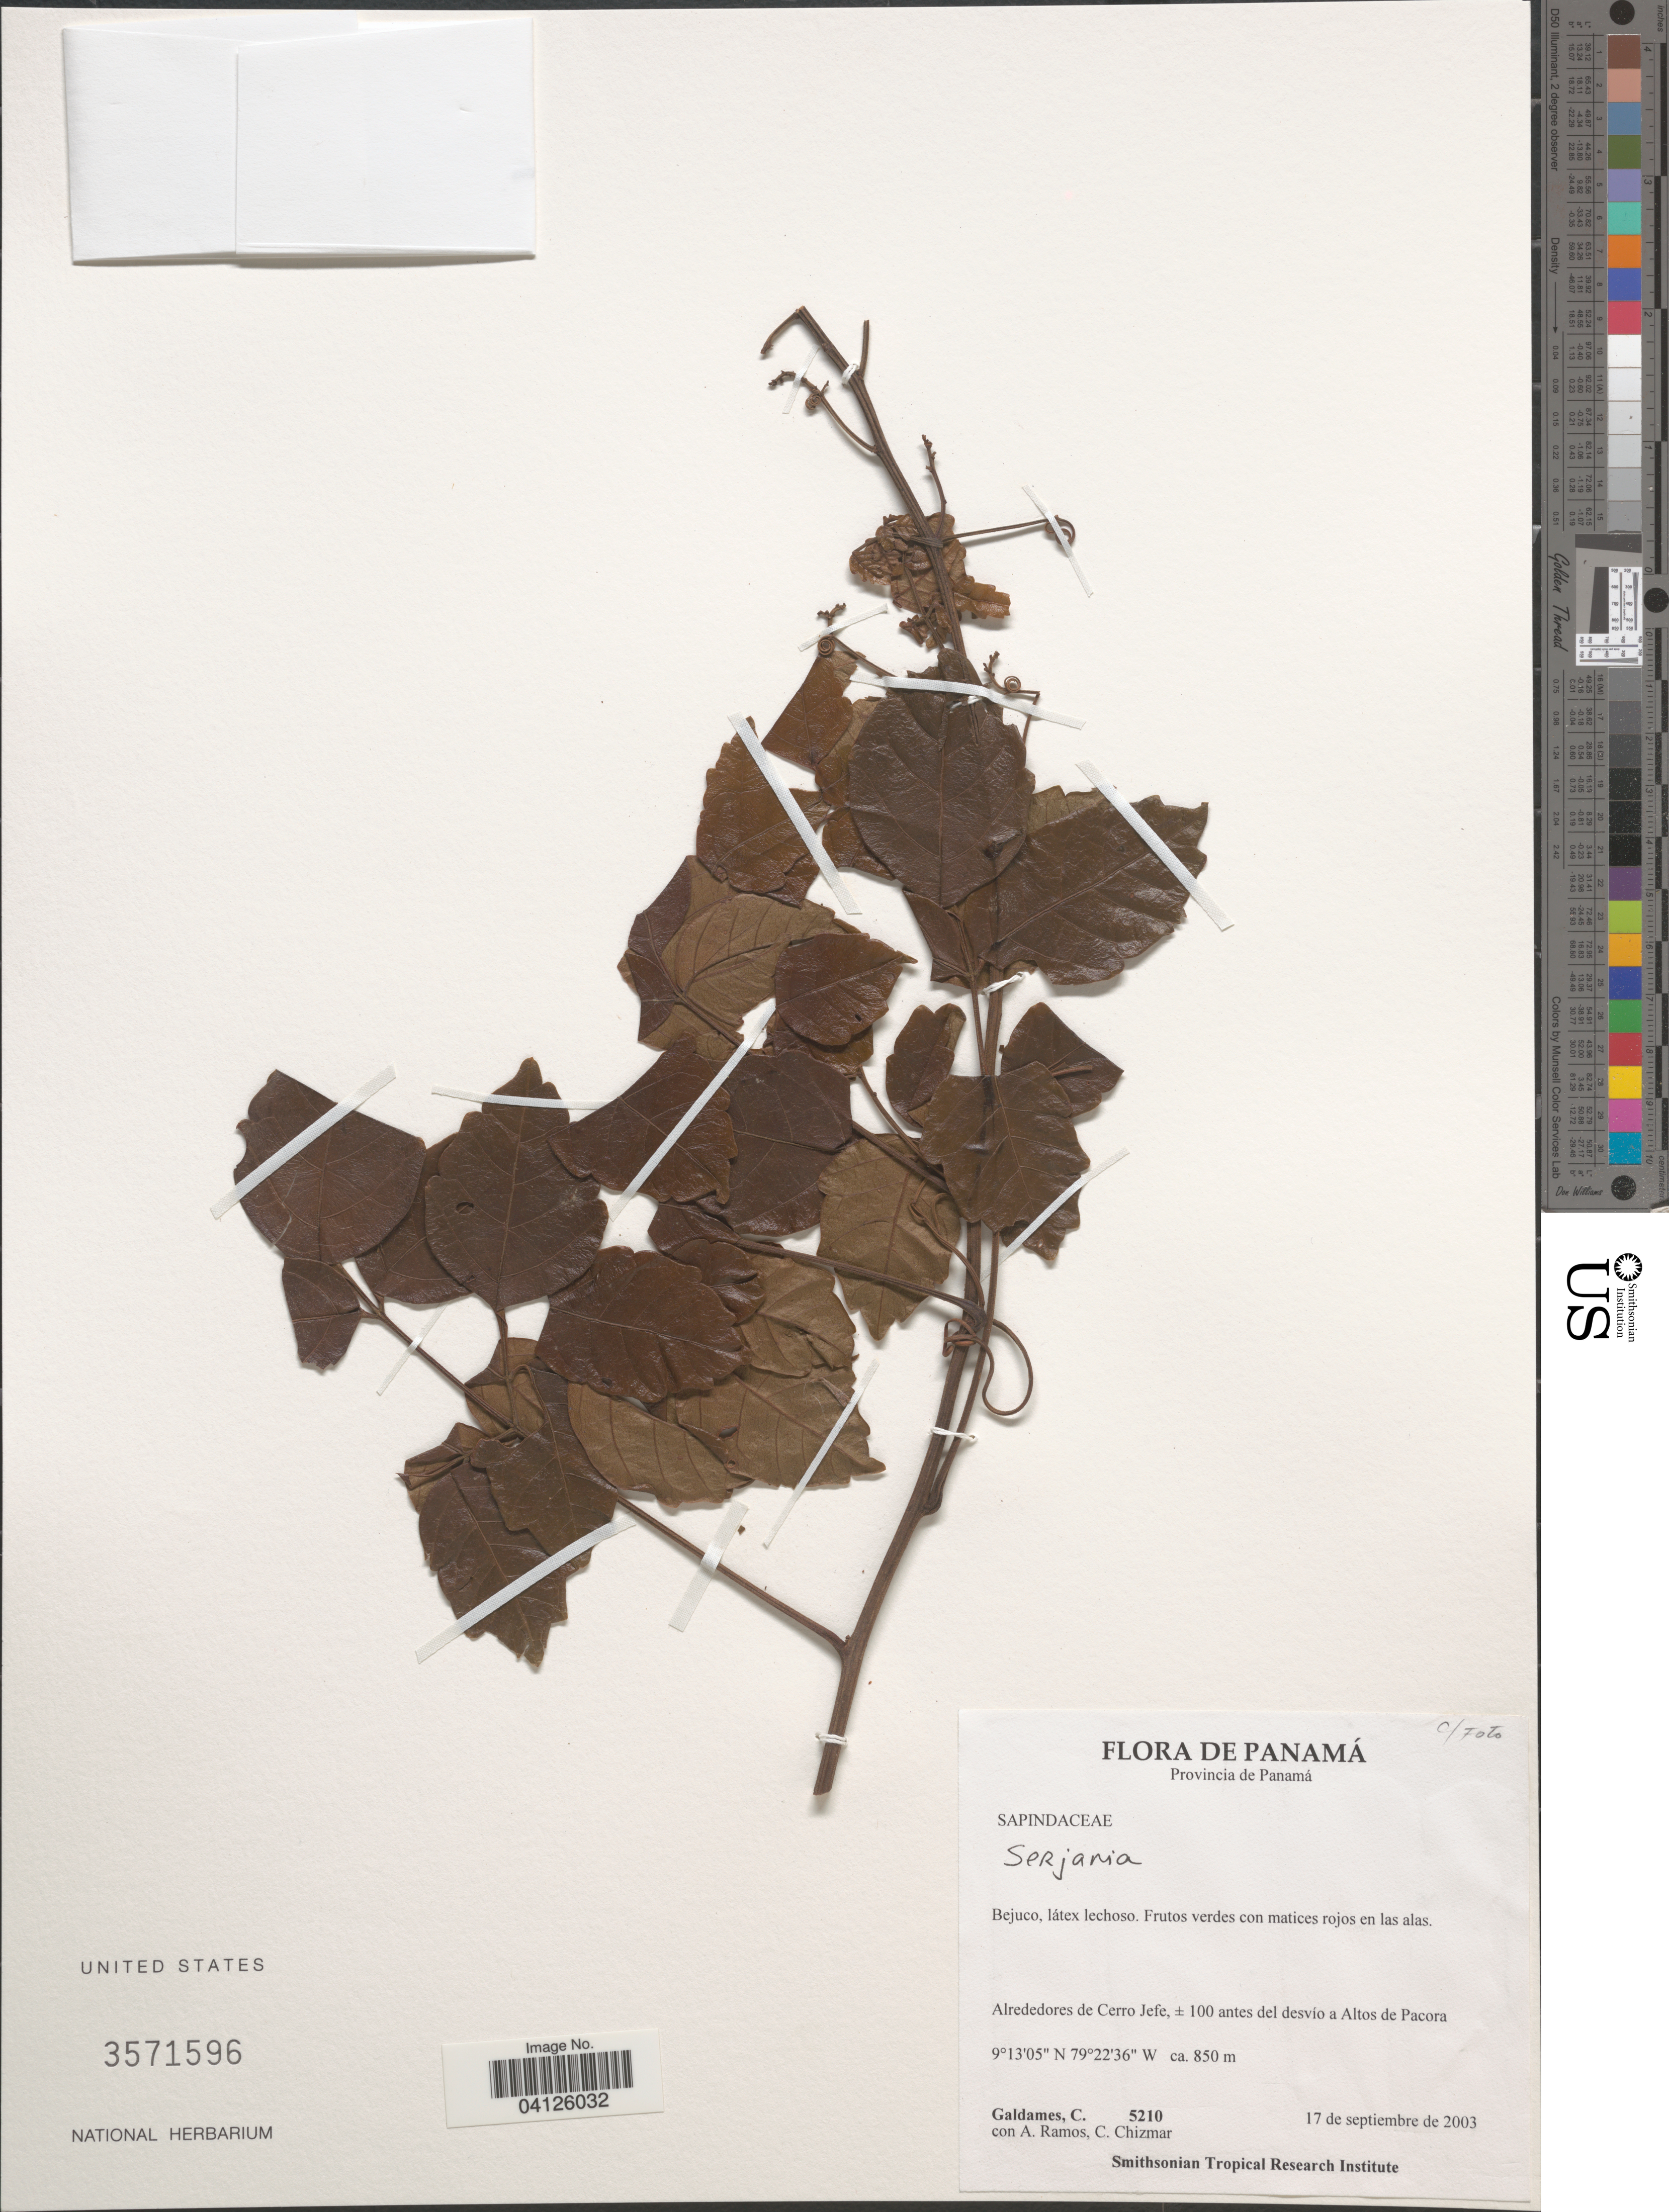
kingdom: Plantae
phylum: Tracheophyta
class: Magnoliopsida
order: Sapindales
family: Sapindaceae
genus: Serjania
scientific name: Serjania membranacea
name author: Splitg.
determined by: Acevedo-Rodriguez, P., (US), Smithsonian Institution - National Museum of Natural History (UNITED STATES)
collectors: C. Galdames, A. Ramos & C. Chizmar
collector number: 5210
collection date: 2003-09-17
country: Panama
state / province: Panamá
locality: Alrededores de Cerro Jefe, ± 100 antes del desvio a Altos de Pacora.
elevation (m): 850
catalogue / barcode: US 3571596